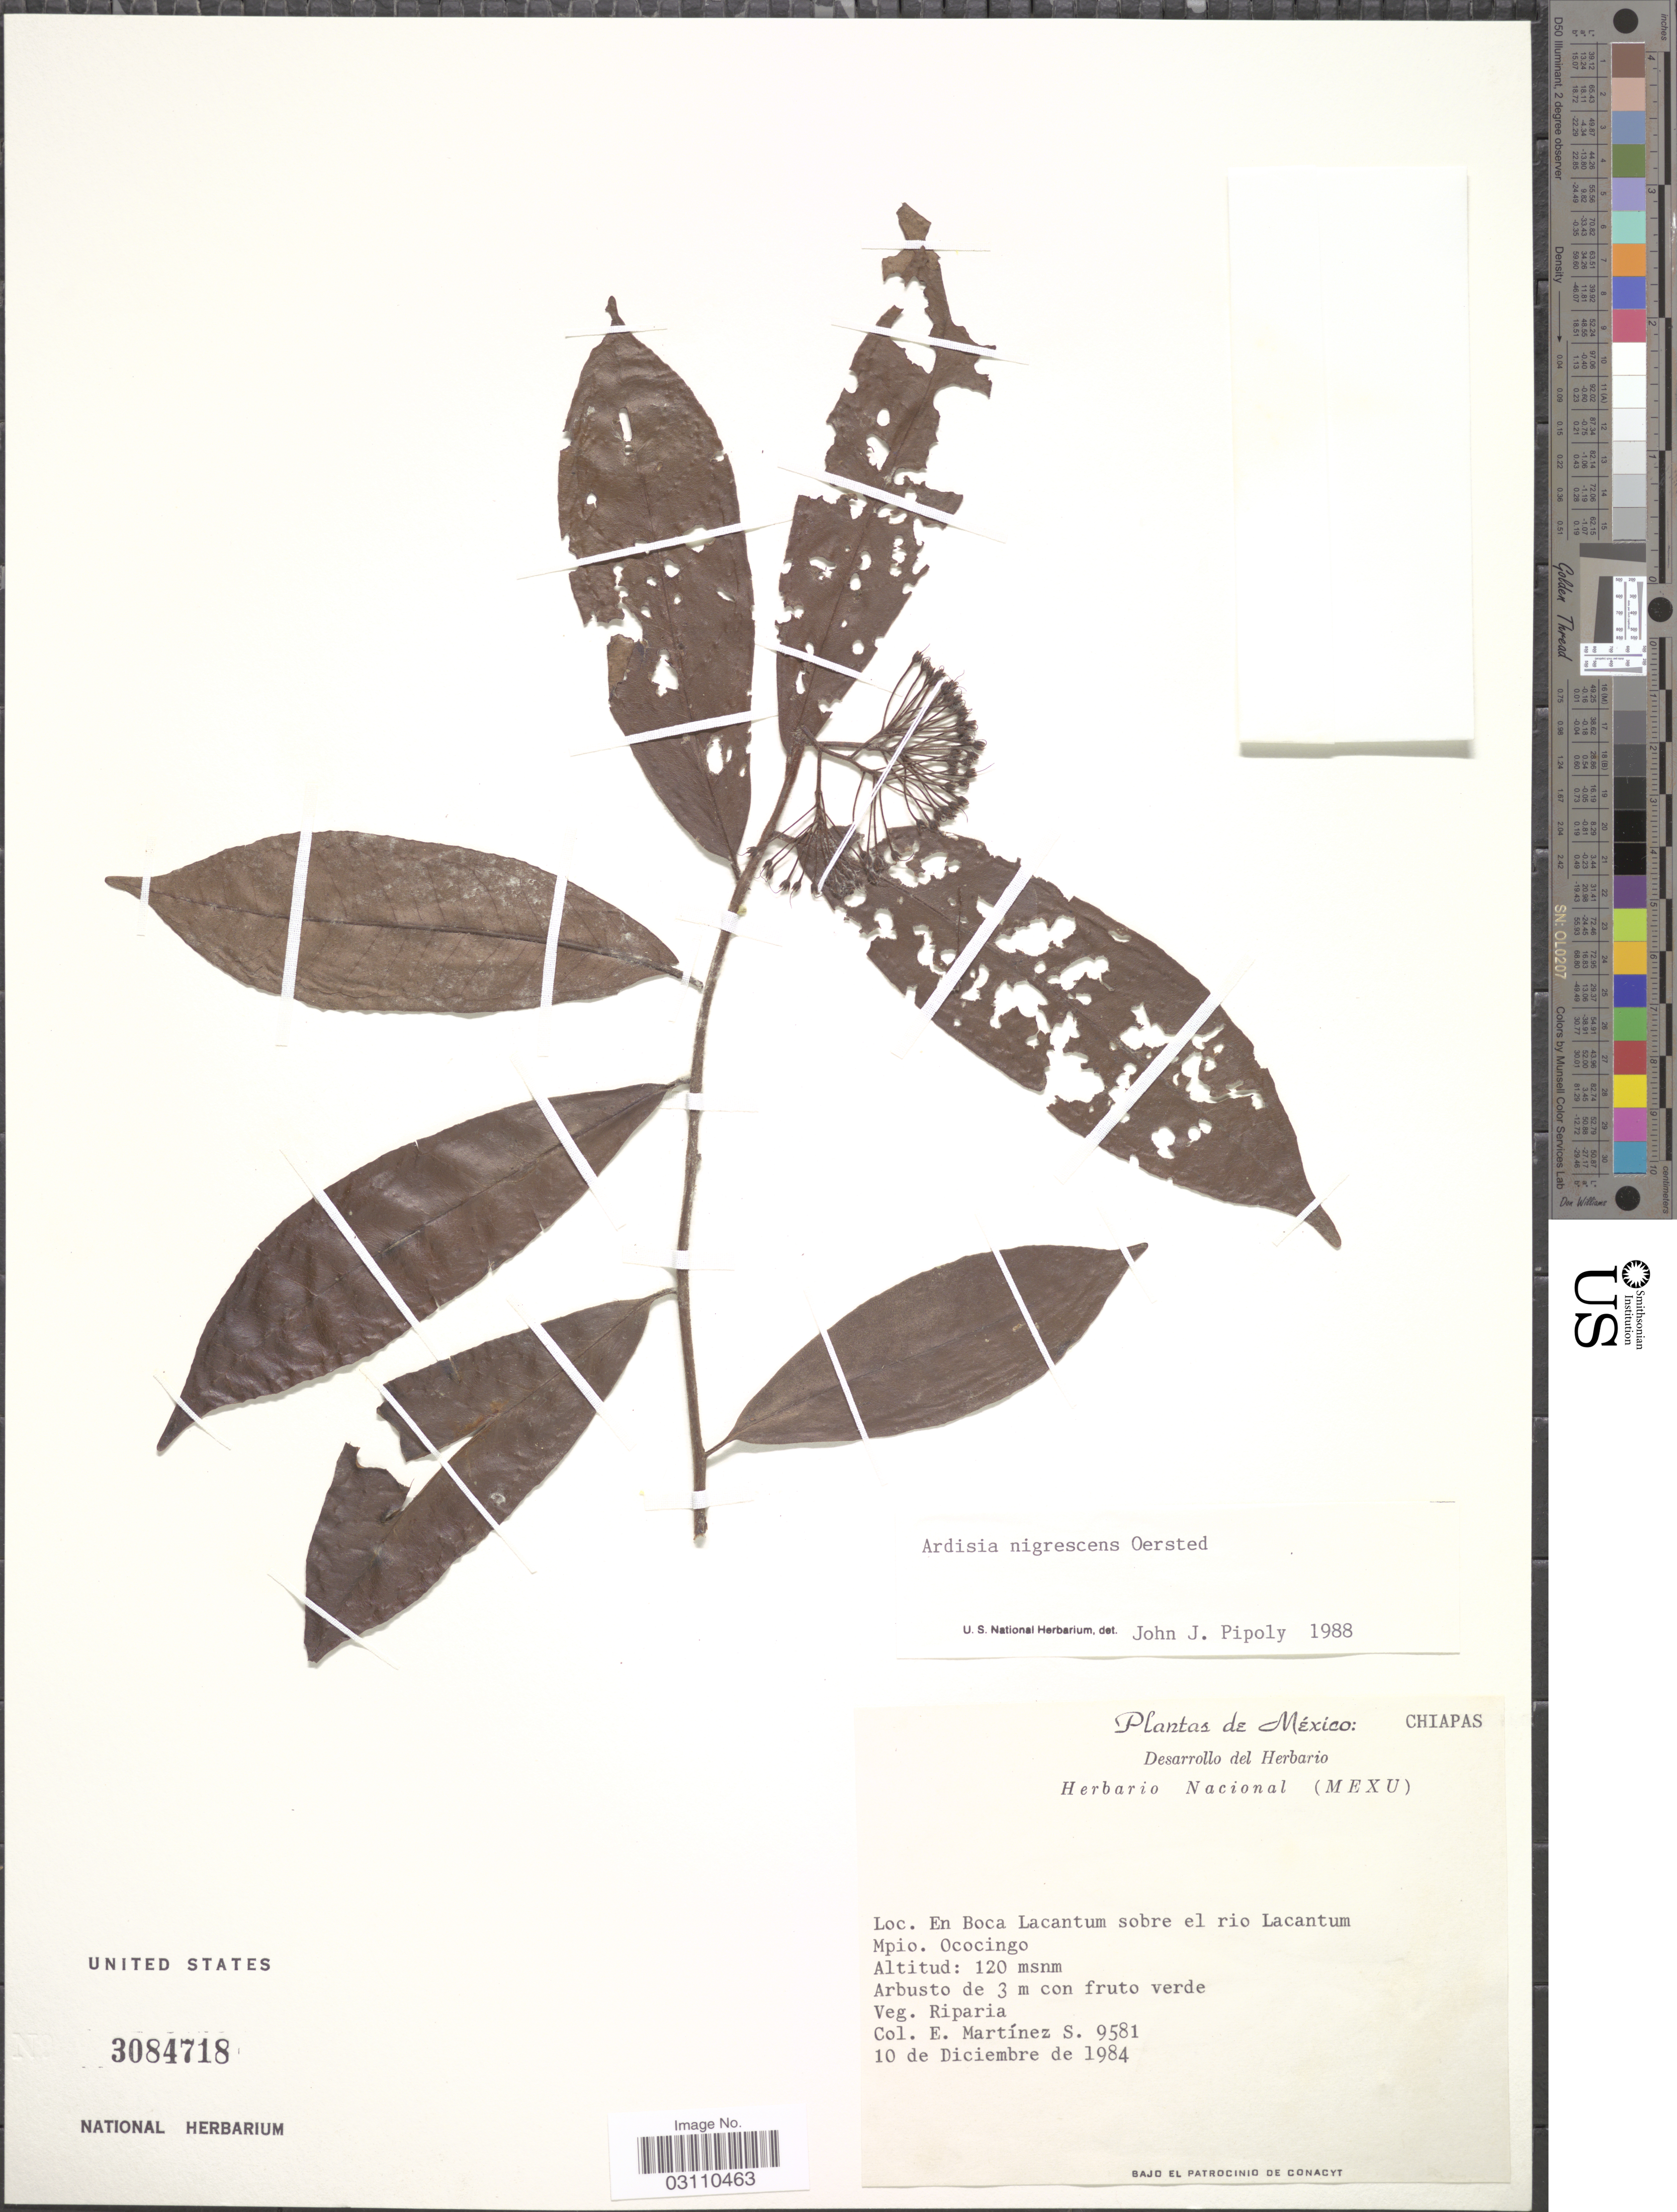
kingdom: Plantae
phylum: Tracheophyta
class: Magnoliopsida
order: Ericales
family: Primulaceae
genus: Ardisia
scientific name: Ardisia nigrescens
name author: Oerst.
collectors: E. M. Martínez S.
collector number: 9581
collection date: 1984-12-10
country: Mexico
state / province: Chiapas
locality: En Boca Lacantum sobre el rio Lacantum Mpio. Ococingo.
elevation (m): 120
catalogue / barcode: US 3084718